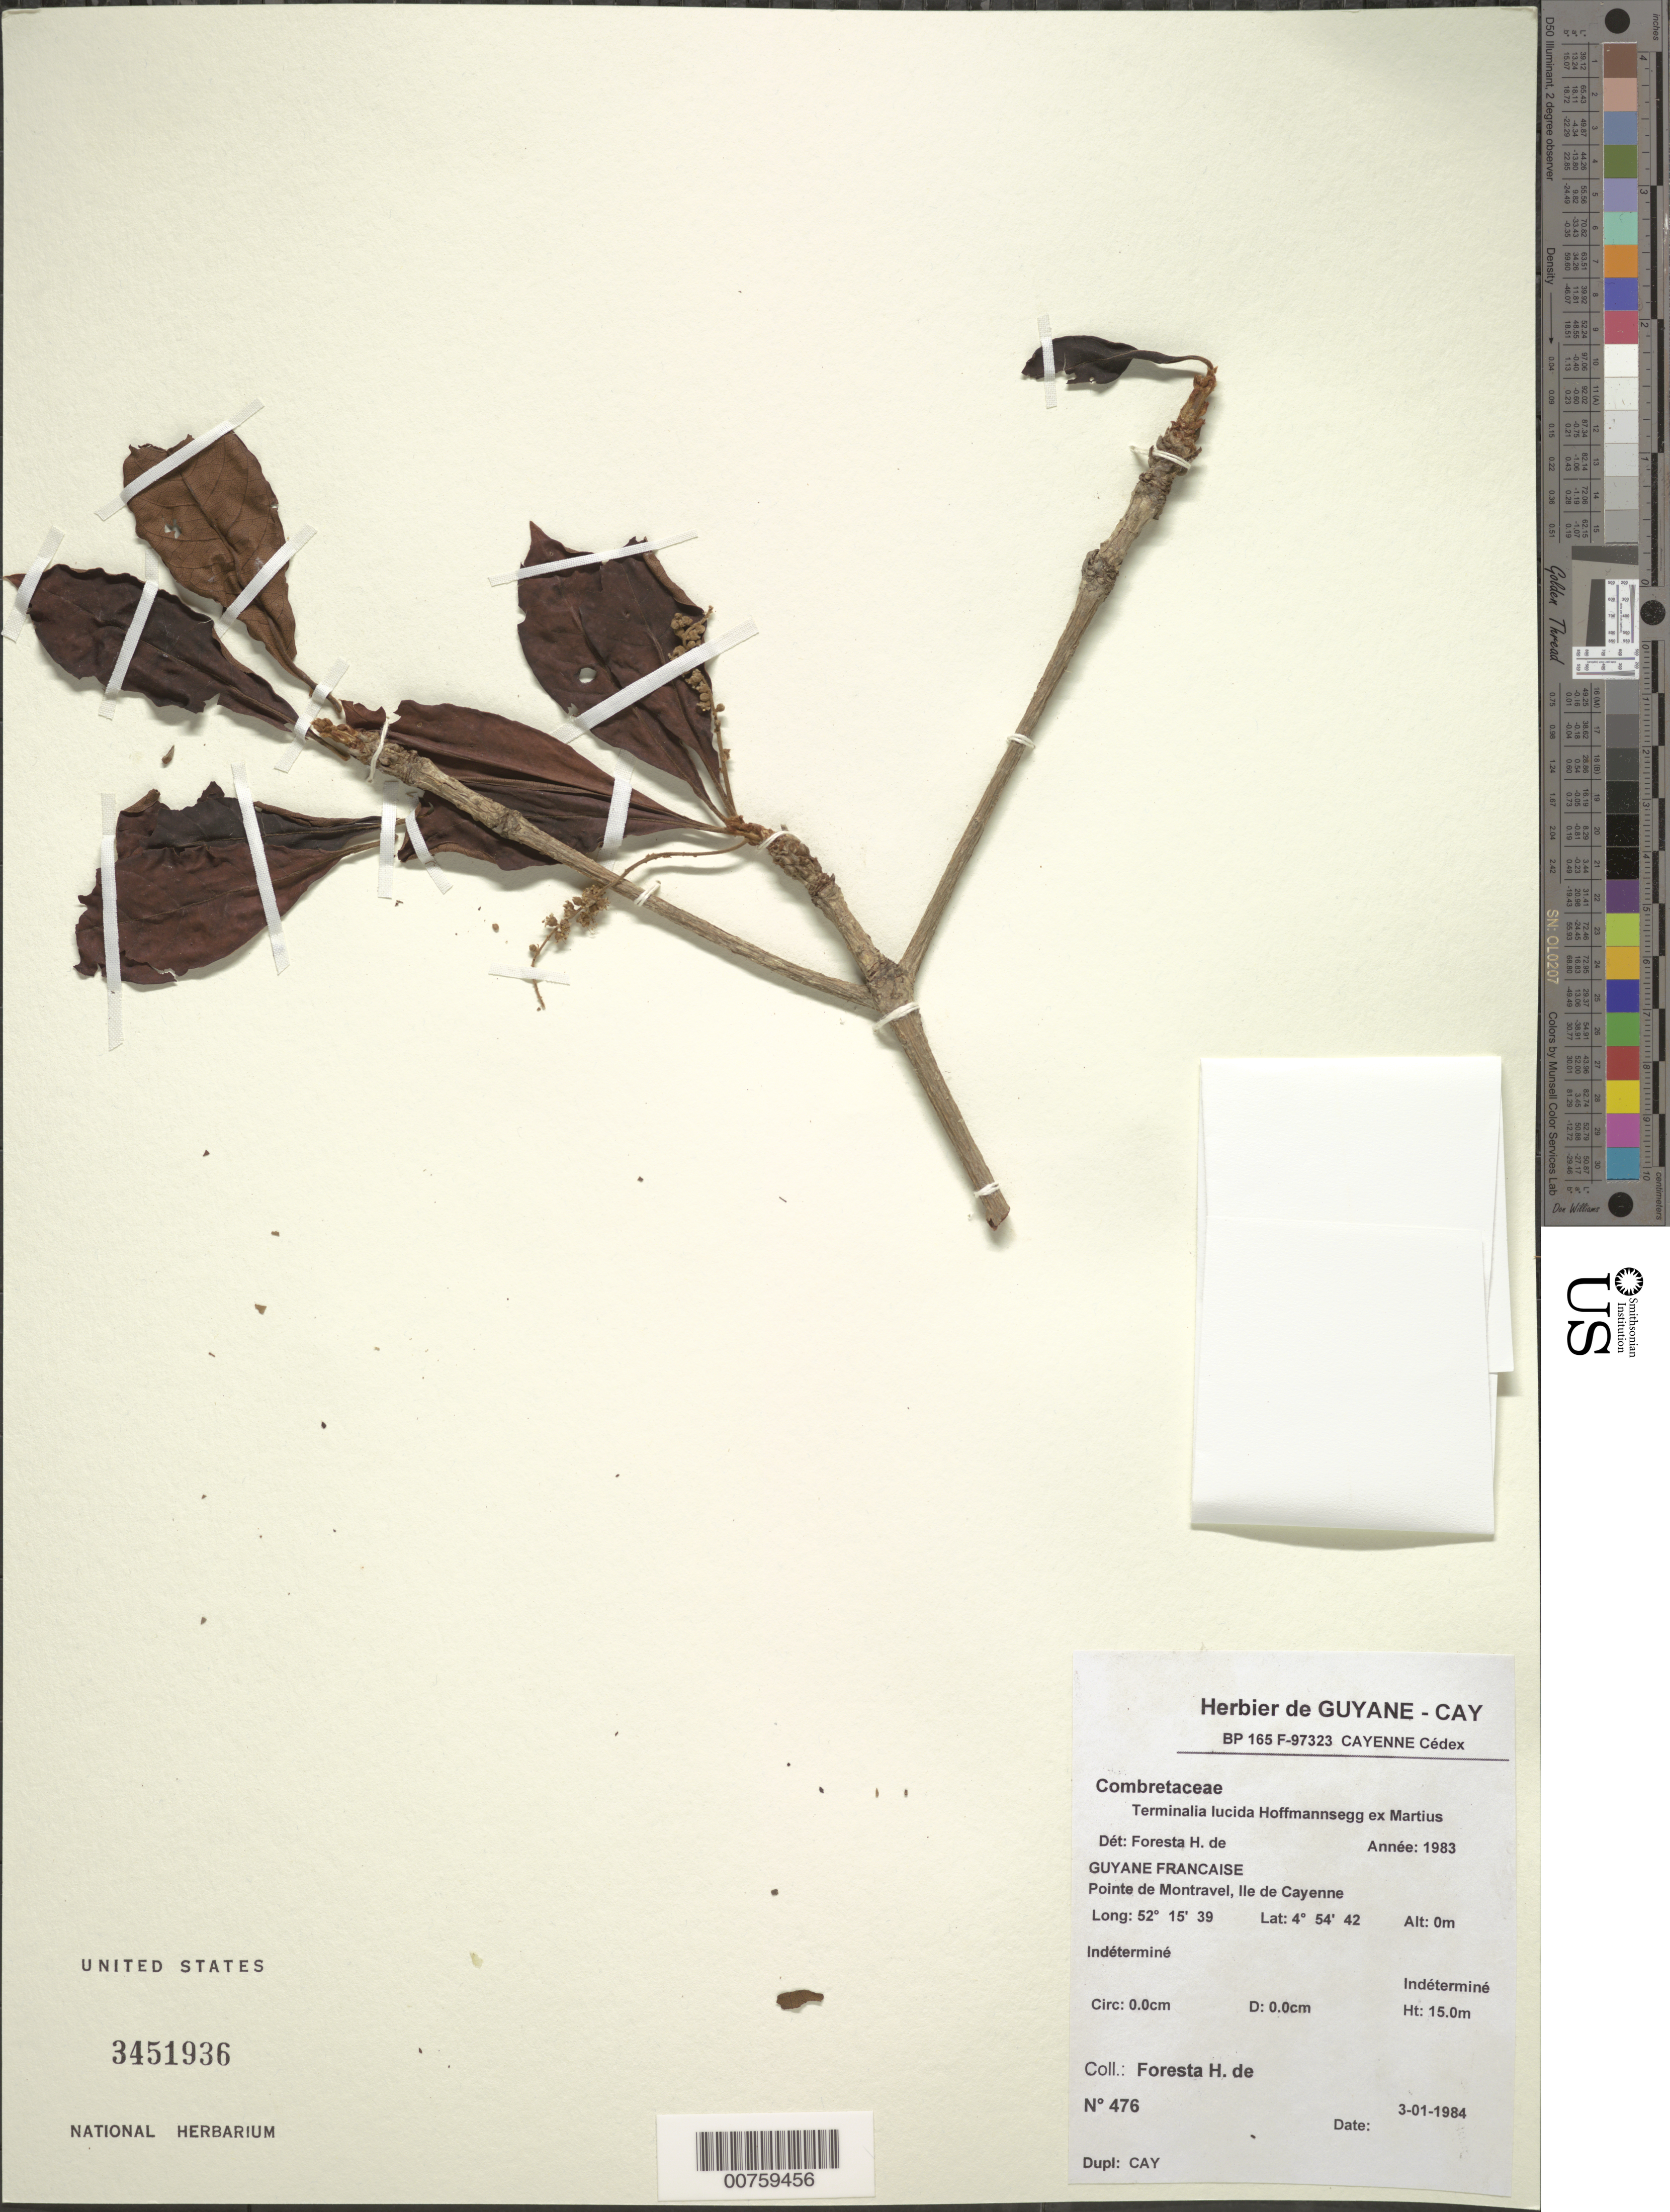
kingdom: Plantae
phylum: Tracheophyta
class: Magnoliopsida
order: Myrtales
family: Combretaceae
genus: Terminalia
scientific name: Terminalia lucida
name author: Hoffmanns. ex Mart.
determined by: de Foresta, H.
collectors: H. de Foresta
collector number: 476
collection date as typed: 3-Jan-84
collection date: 1984-01-03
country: French Guiana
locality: Ile de Cayenne, Pointe de Montravel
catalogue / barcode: US 3451936